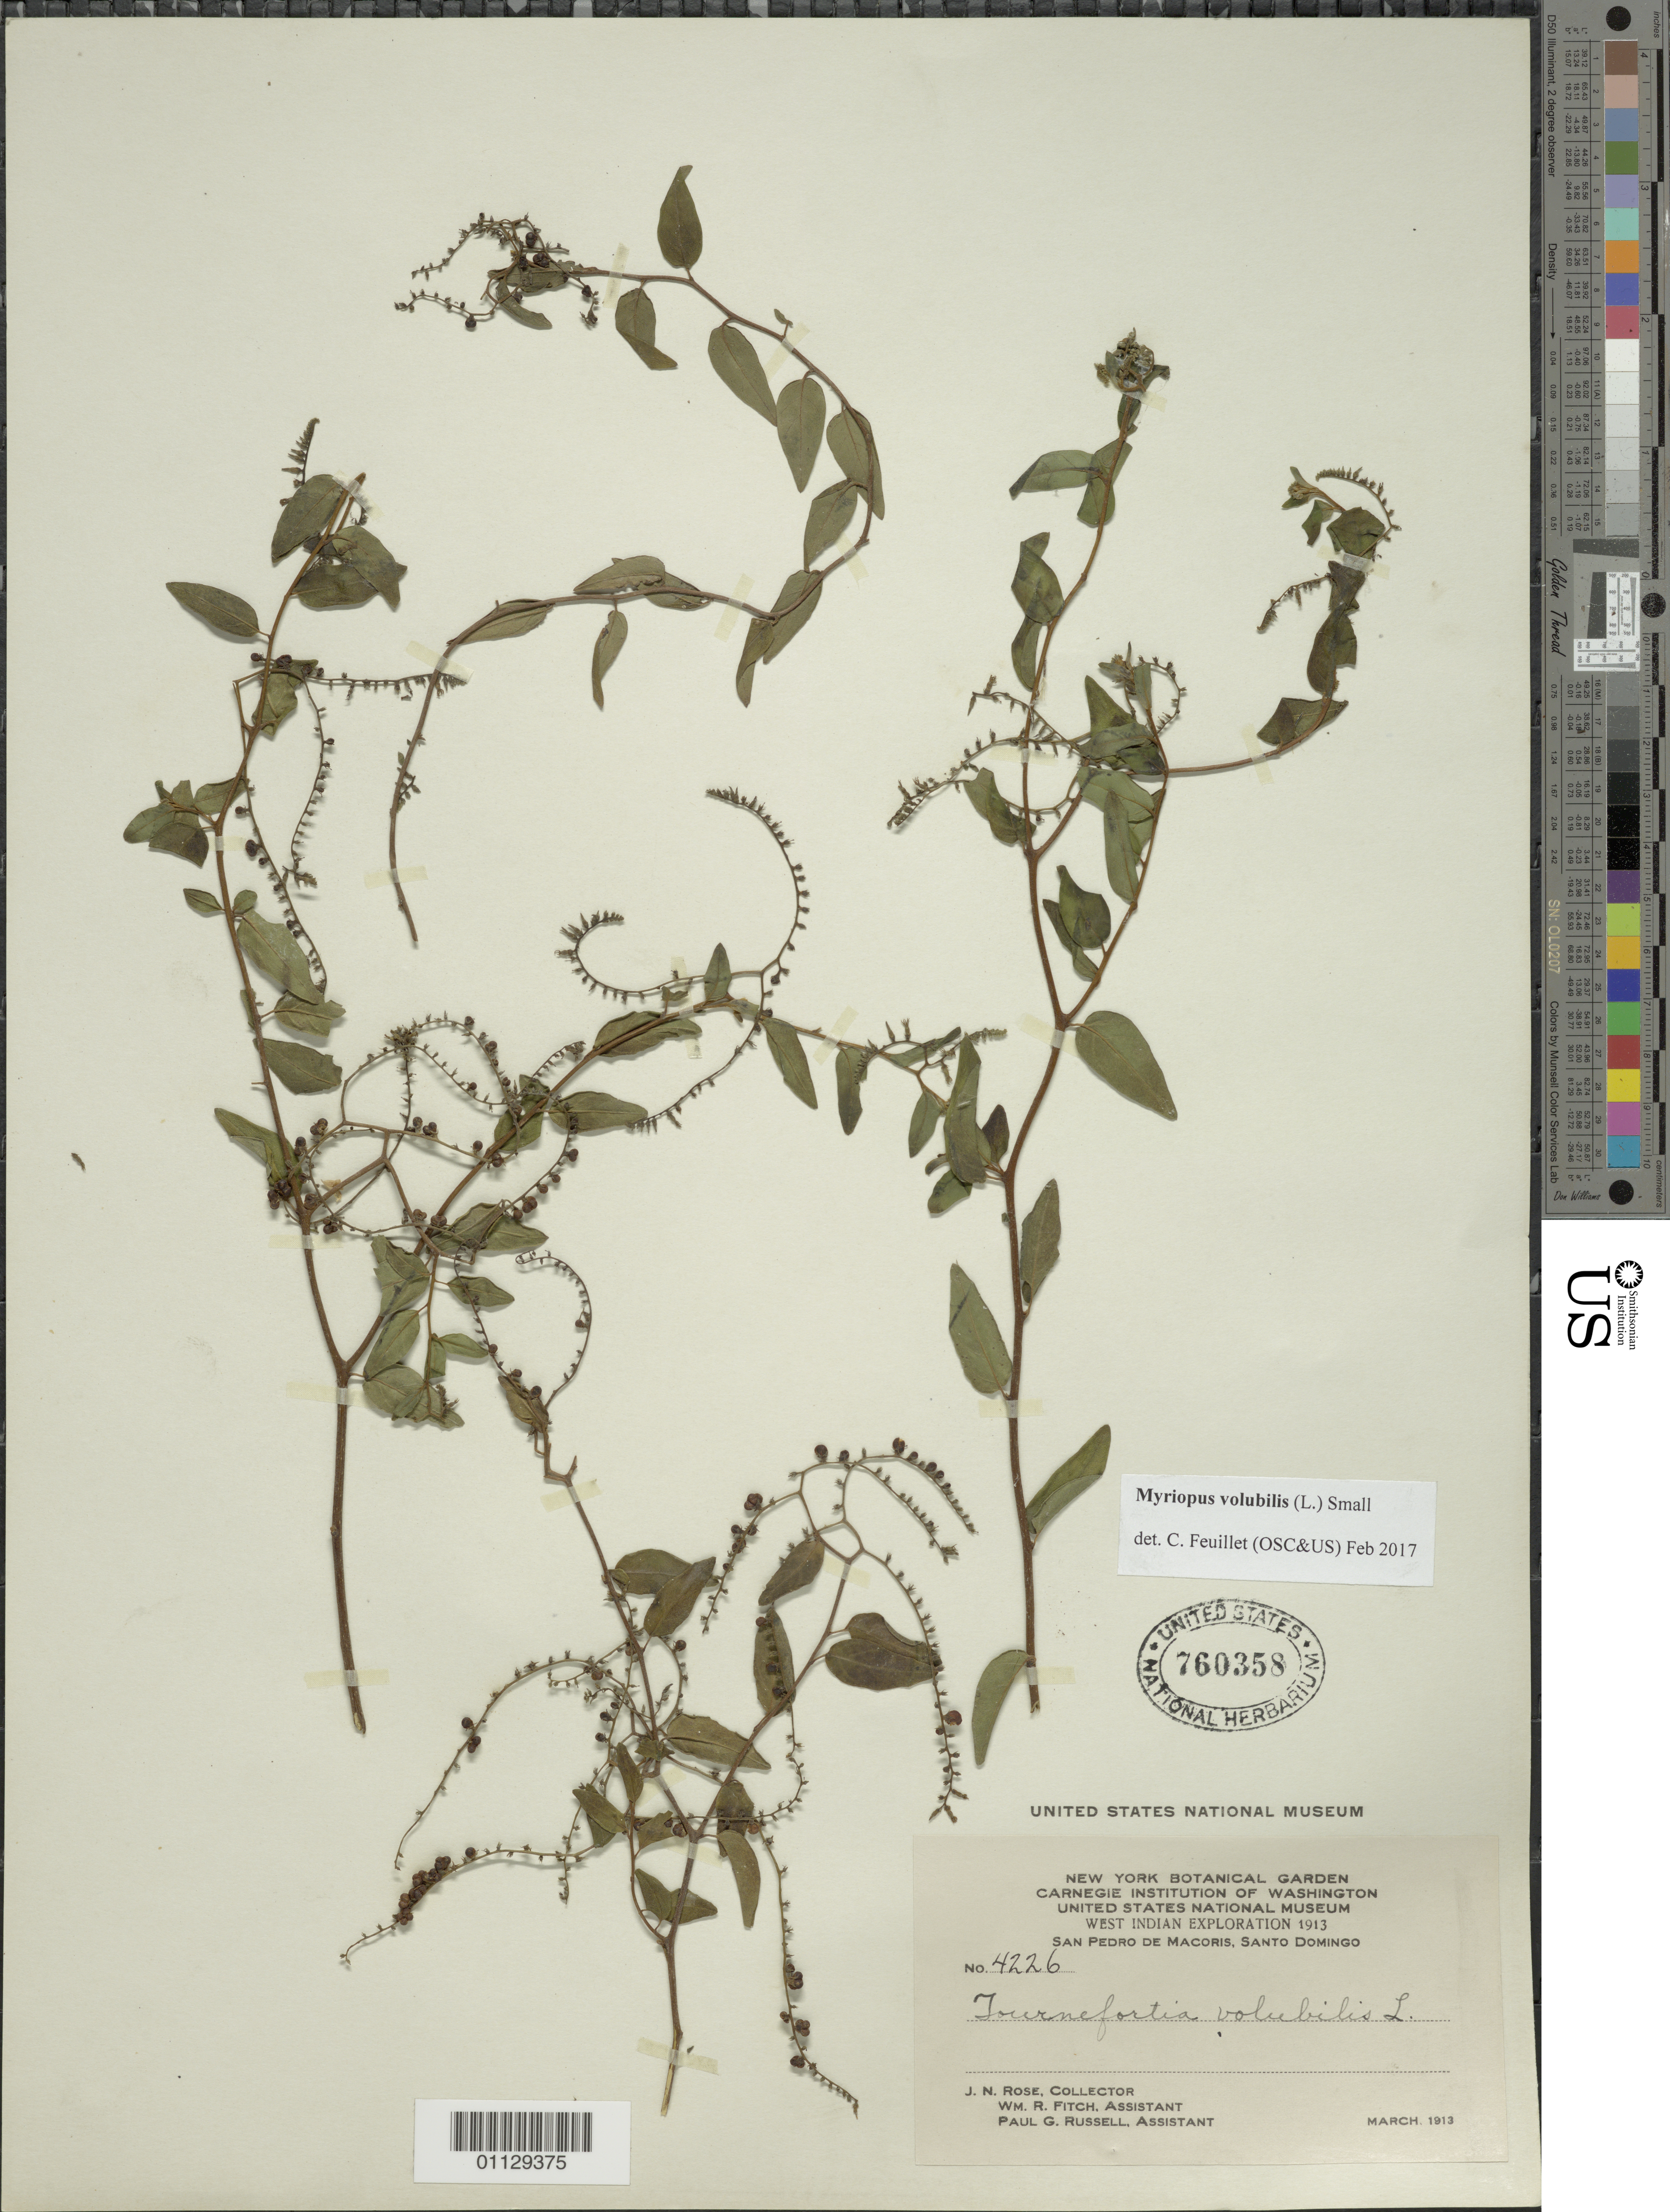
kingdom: Plantae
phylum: Tracheophyta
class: Magnoliopsida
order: Boraginales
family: Heliotropiaceae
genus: Myriopus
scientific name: Myriopus volubilis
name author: (L.) Small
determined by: Feuillet, C.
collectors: J. N. Rose, W. R. Fitch & P. G. Russell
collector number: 4226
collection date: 1913-03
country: Dominican Republic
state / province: Santo Domingo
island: Hispaniola I.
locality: San Pedro de Macroris, Santo Domingo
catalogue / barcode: US 760358